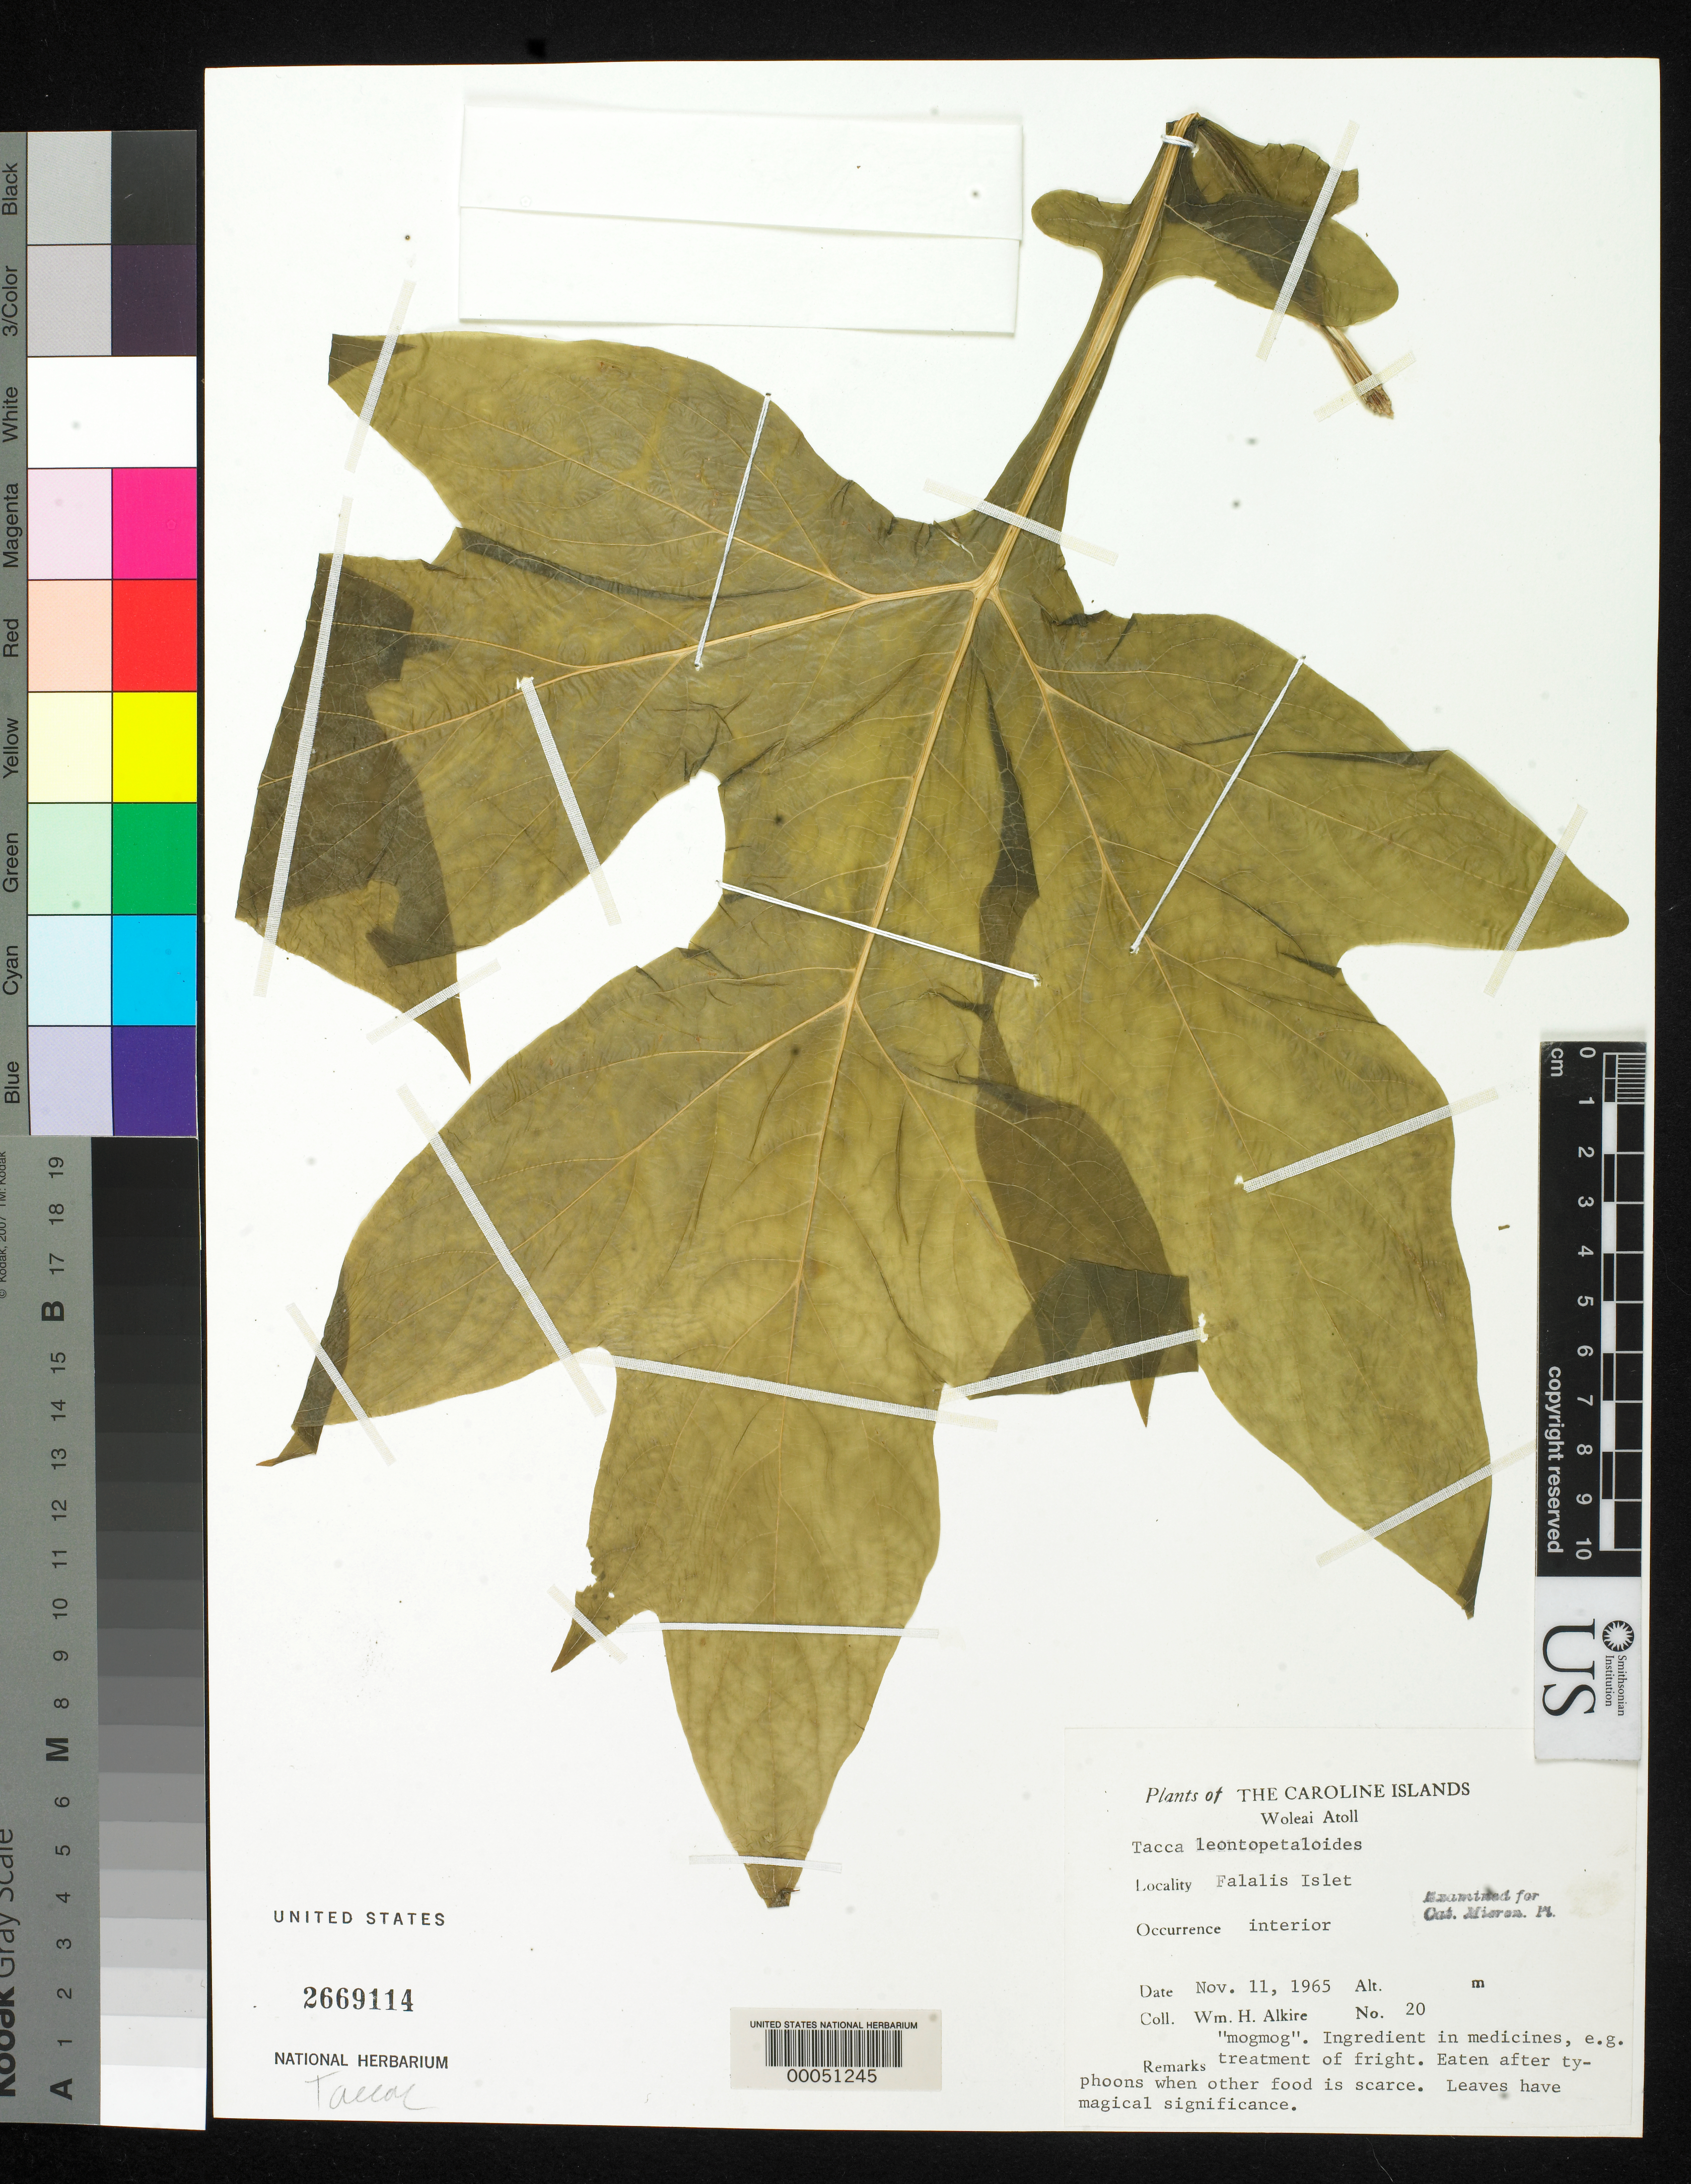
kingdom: Plantae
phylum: Tracheophyta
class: Liliopsida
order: Dioscoreales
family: Dioscoreaceae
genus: Tacca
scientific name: Tacca leontopetaloides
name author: (L.) Kuntze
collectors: W. Alkire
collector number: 20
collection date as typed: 11 Nov 1965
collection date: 1965-11-11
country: Micronesia, Federated States of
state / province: Yap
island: Woleai Atoll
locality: Woleai Atoll, Falalis Islet, interior.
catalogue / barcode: US 2669114